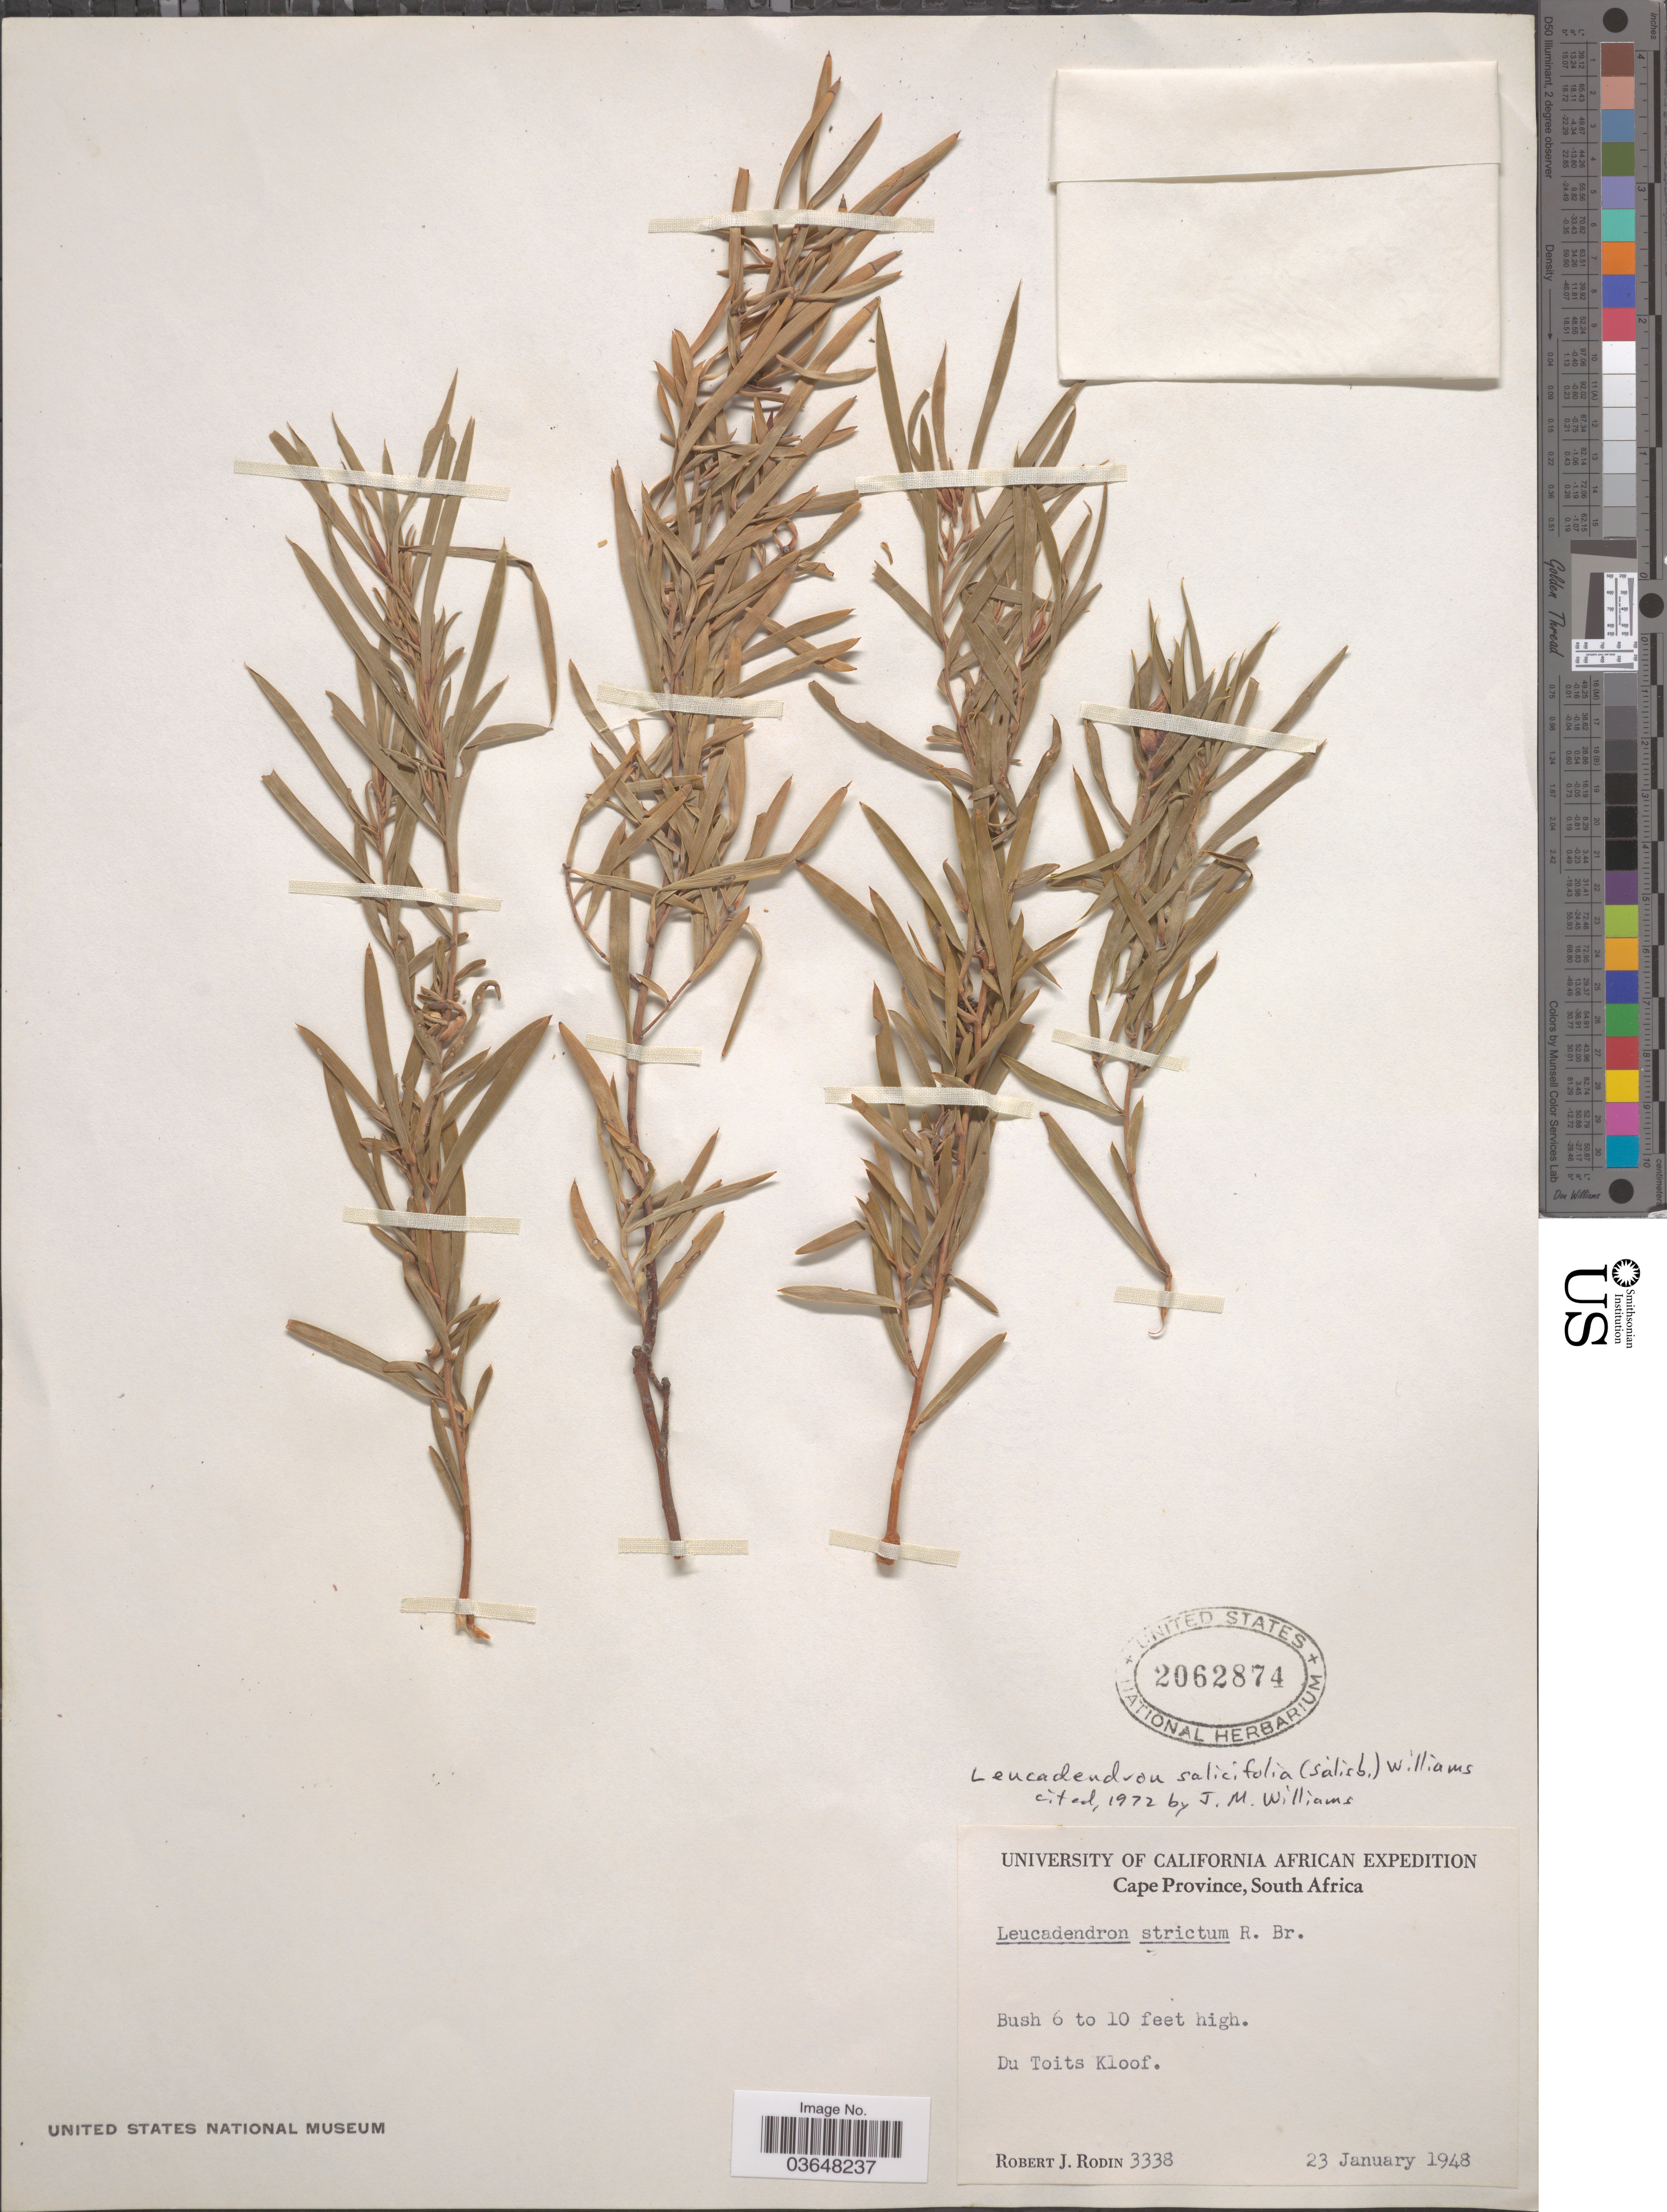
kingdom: Plantae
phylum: Tracheophyta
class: Magnoliopsida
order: Proteales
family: Proteaceae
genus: Leucadendron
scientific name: Leucadendron salicifolium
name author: I.A. Williams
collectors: R. J. Rodin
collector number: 3338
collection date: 1948-01-23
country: South Africa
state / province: Western Cape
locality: Du Toits Kloof.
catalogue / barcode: US 2062874